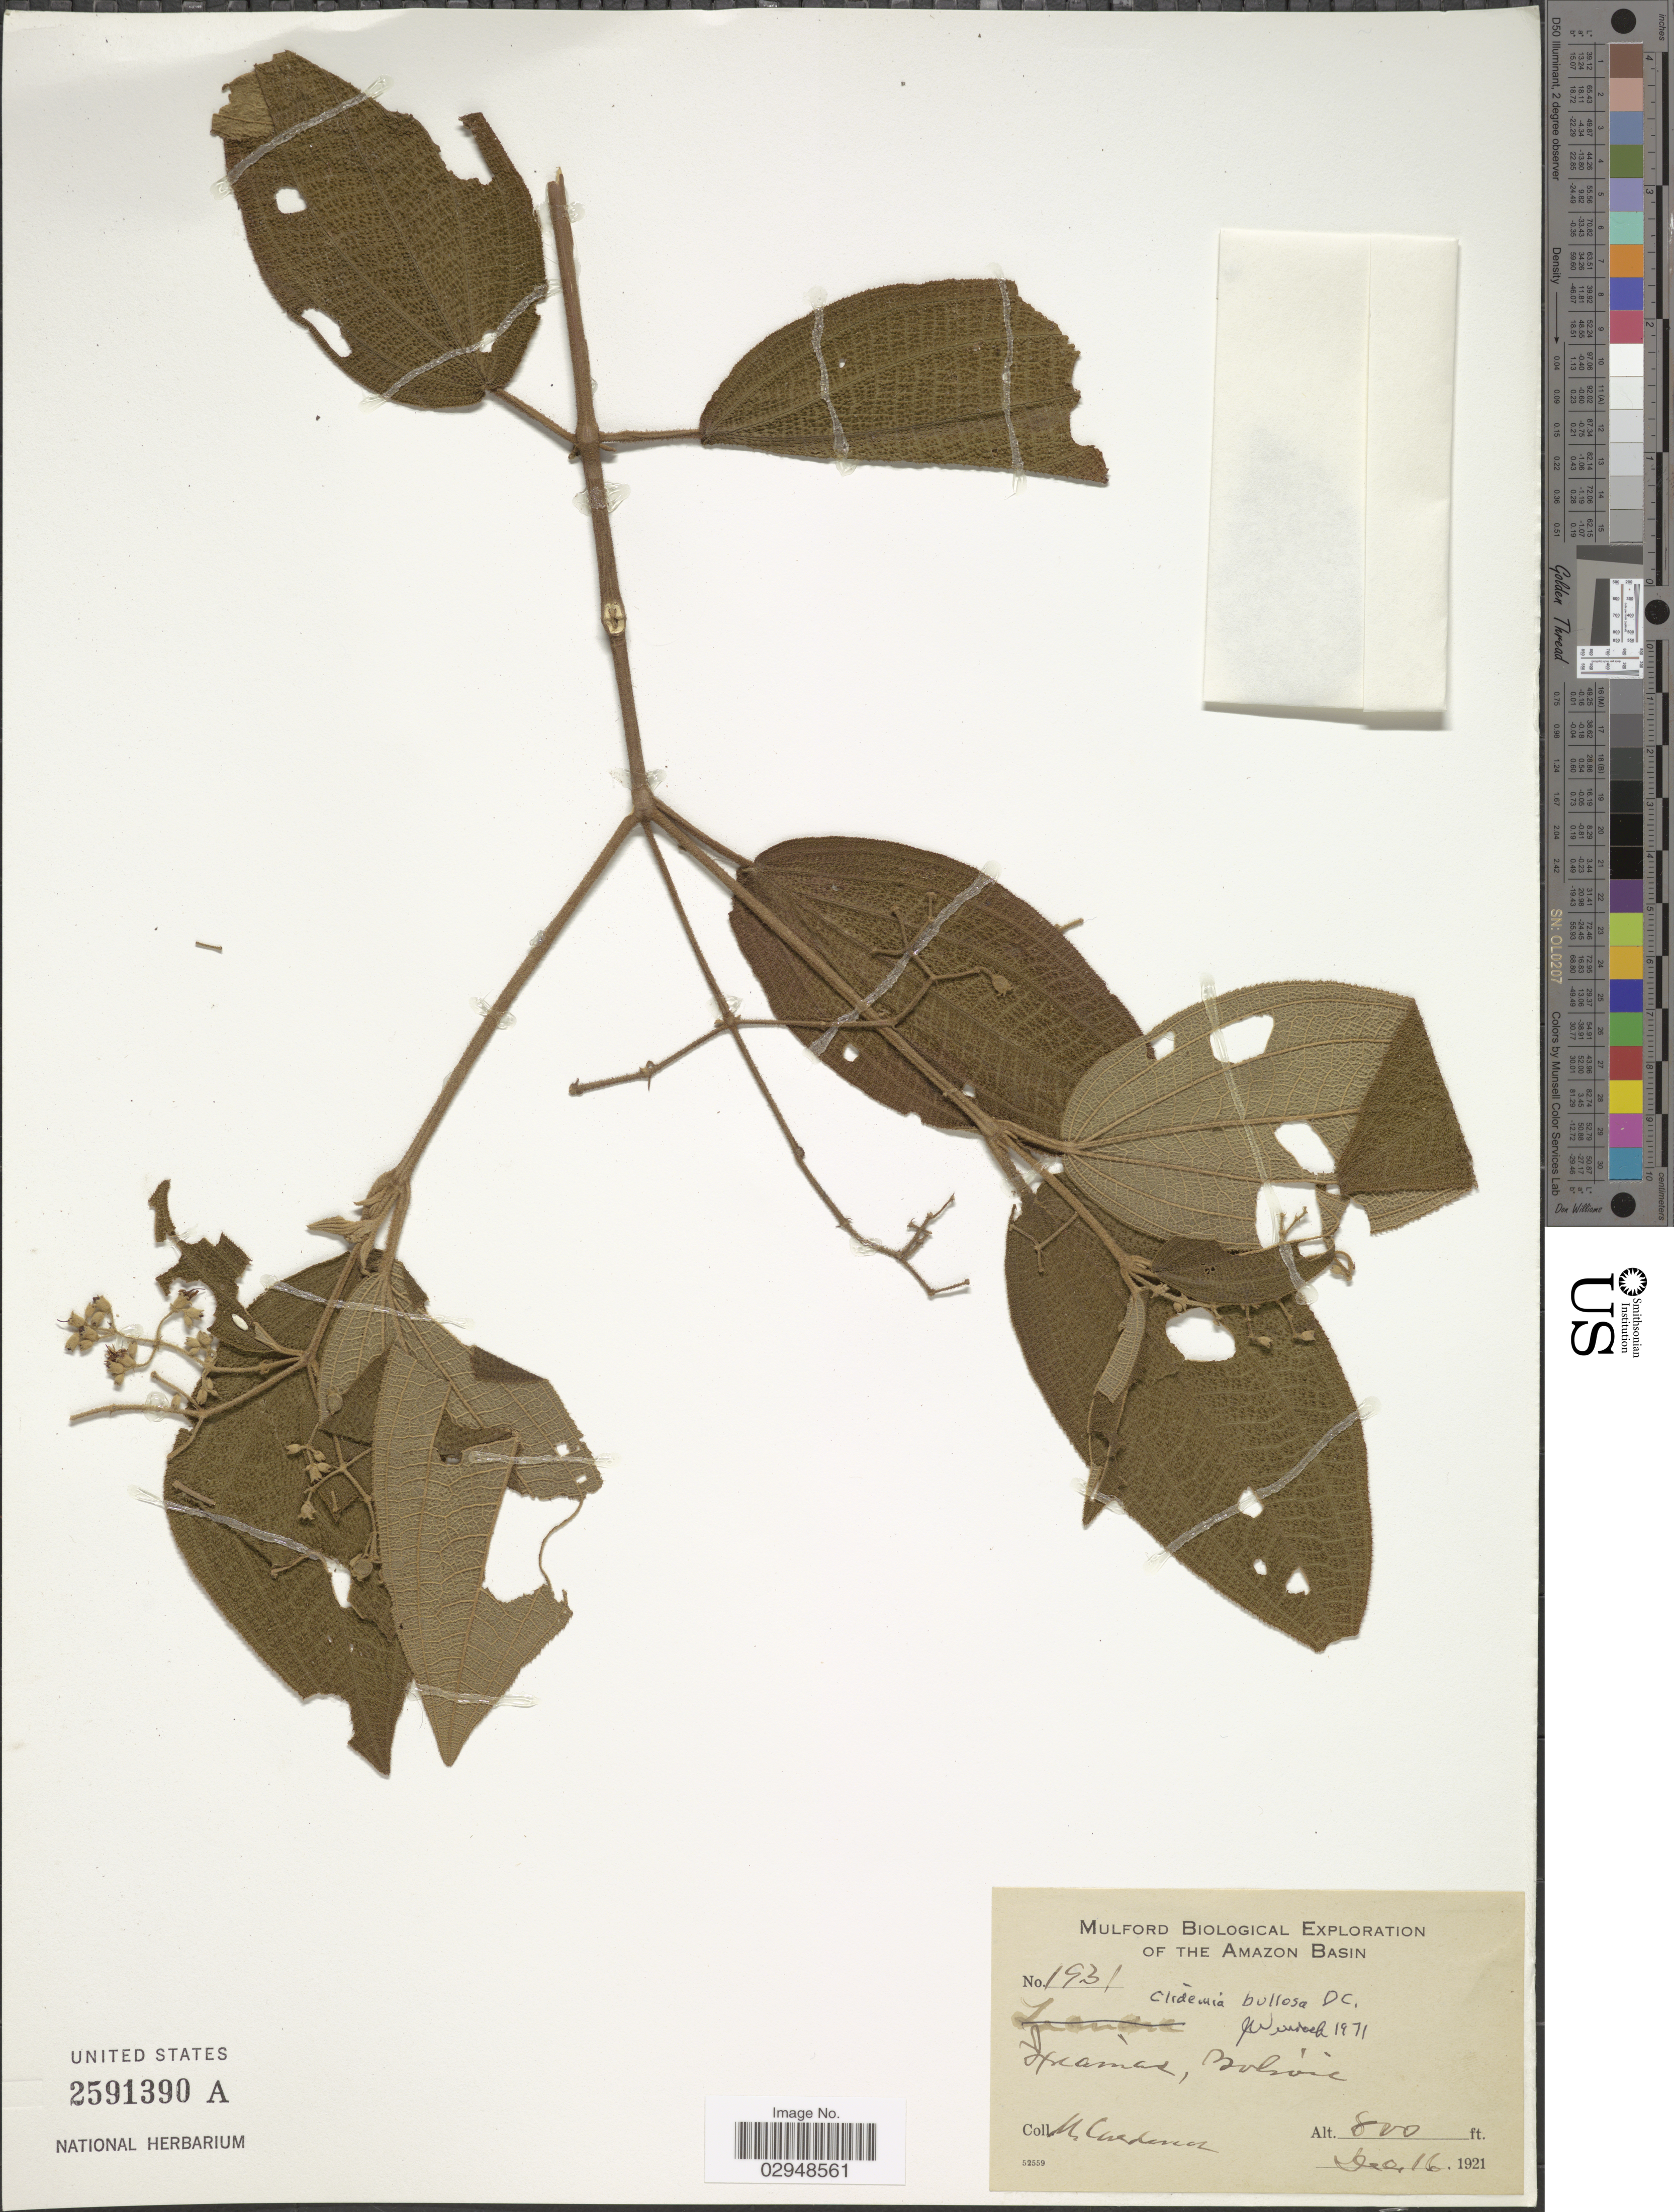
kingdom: Plantae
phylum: Tracheophyta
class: Magnoliopsida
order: Myrtales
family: Melastomataceae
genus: Clidemia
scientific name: Clidemia bullosa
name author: DC.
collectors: M. Cárdenas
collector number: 1931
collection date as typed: Dec. 16, 1921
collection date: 1921-12-16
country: Bolivia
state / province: La Paz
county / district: Iturralde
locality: Ixiamas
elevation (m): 244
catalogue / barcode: US 2591390A